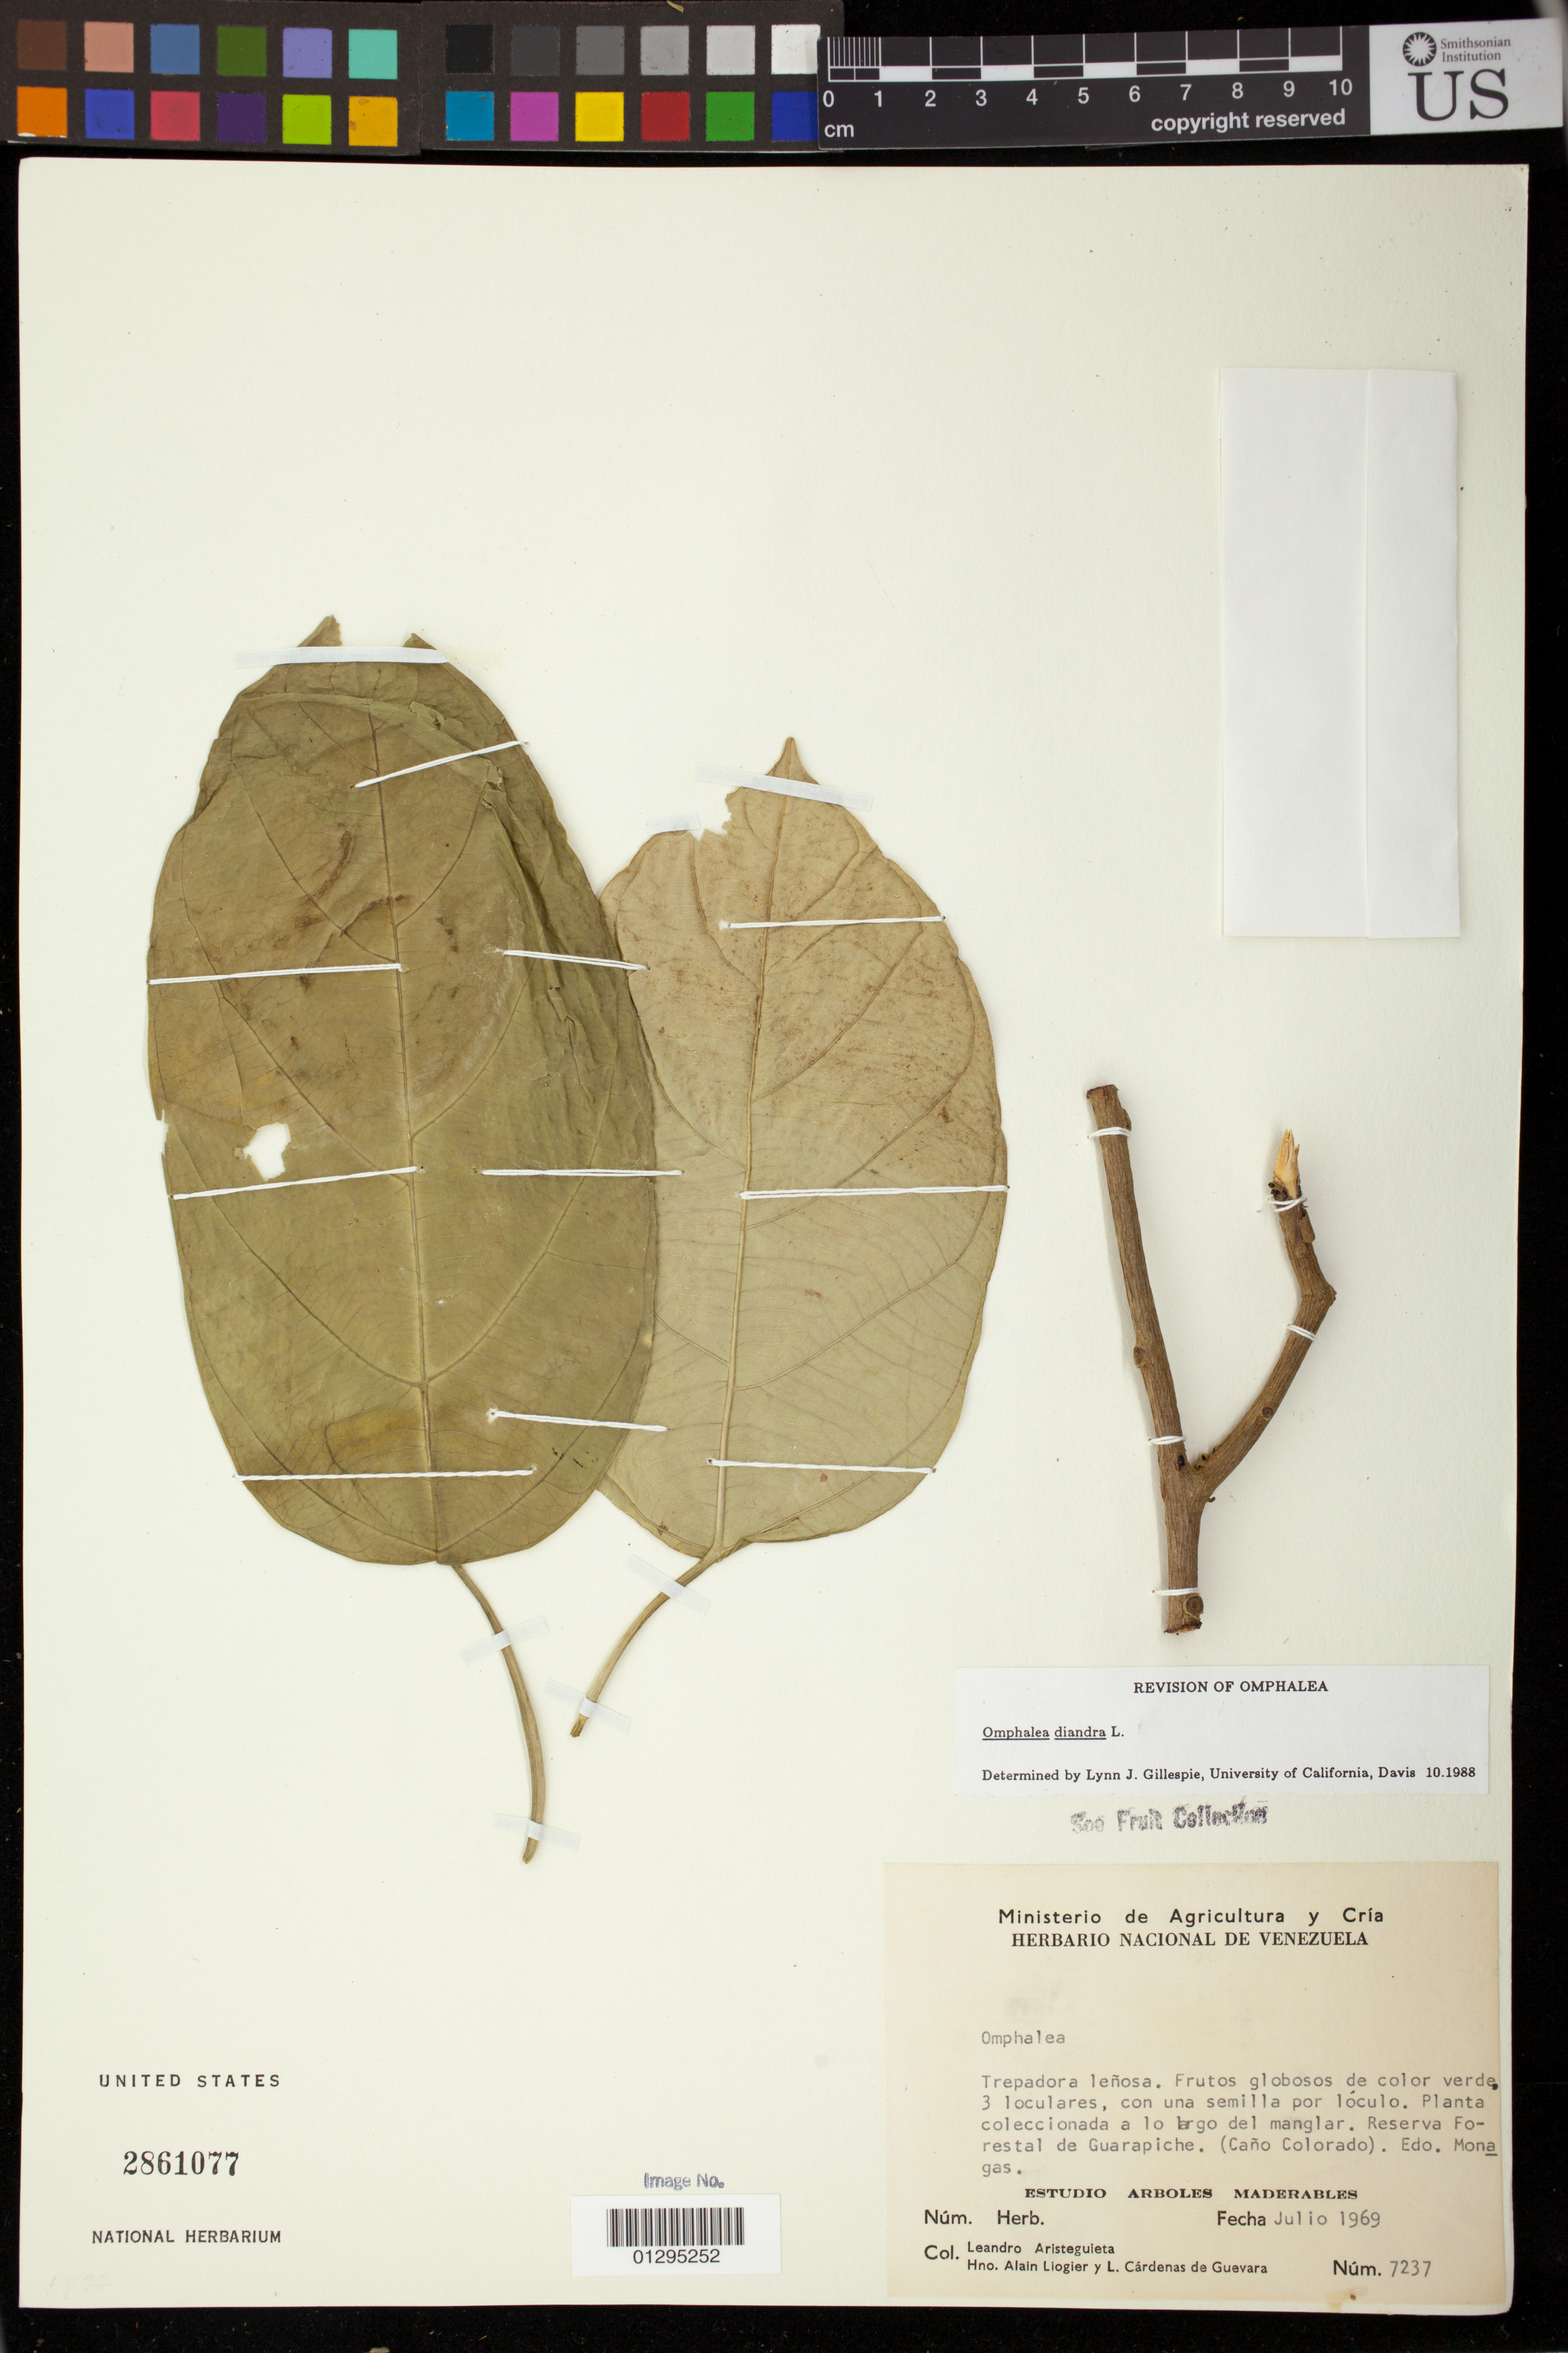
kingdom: Plantae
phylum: Tracheophyta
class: Magnoliopsida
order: Malpighiales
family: Euphorbiaceae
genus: Omphalea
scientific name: Omphalea diandra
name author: L.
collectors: L. Aristeguieta, A. H. Liogier & L. De Guevara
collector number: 7237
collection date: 1969-07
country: Venezuela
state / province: Monagas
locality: Reserva Forestal de Guarapiche. (Cano Colorado).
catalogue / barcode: US 2861077